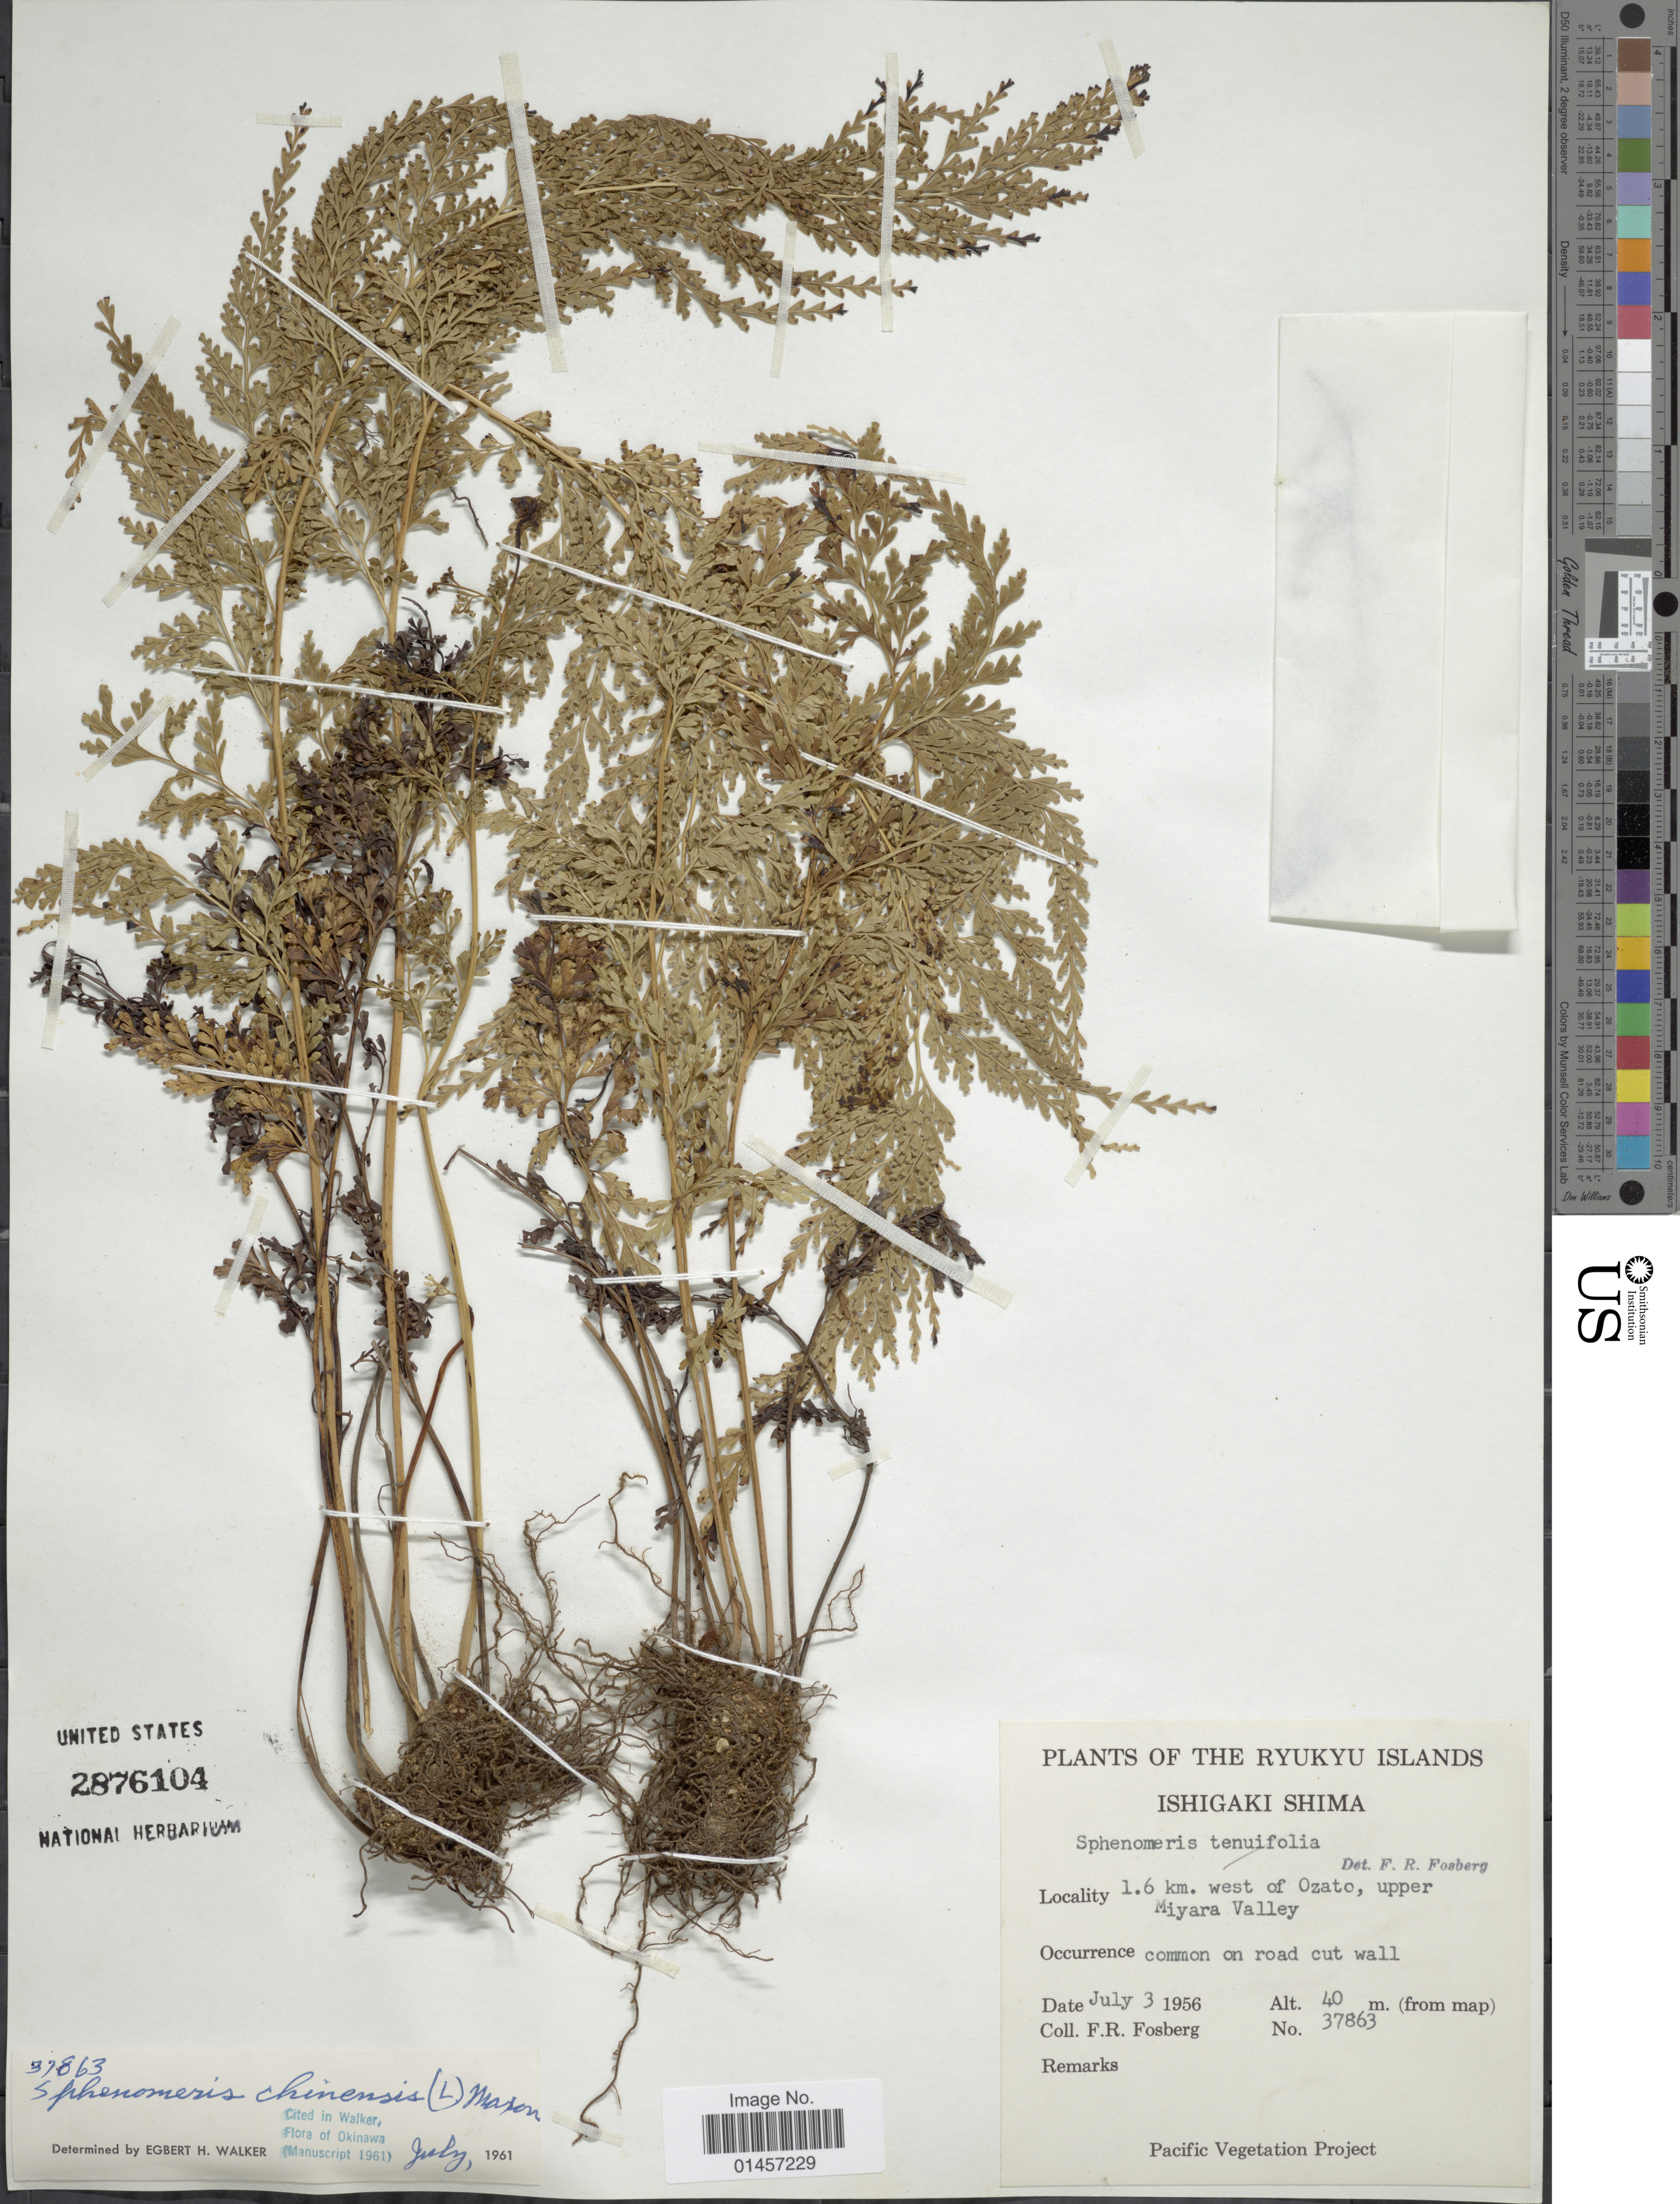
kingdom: Plantae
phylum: Tracheophyta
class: Polypodiopsida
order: Polypodiales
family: Lindsaeaceae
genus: Sphenomeris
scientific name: Sphenomeris chinensis var. chinensis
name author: (L.) Maxon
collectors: F. R. Fosberg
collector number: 37863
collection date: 1956-07-03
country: Japan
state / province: Okinawa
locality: Ryukyu Islands, Ishigaki Shima, 1.6 km west of Ozato, upper Miyara valley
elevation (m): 40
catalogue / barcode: US 2876104